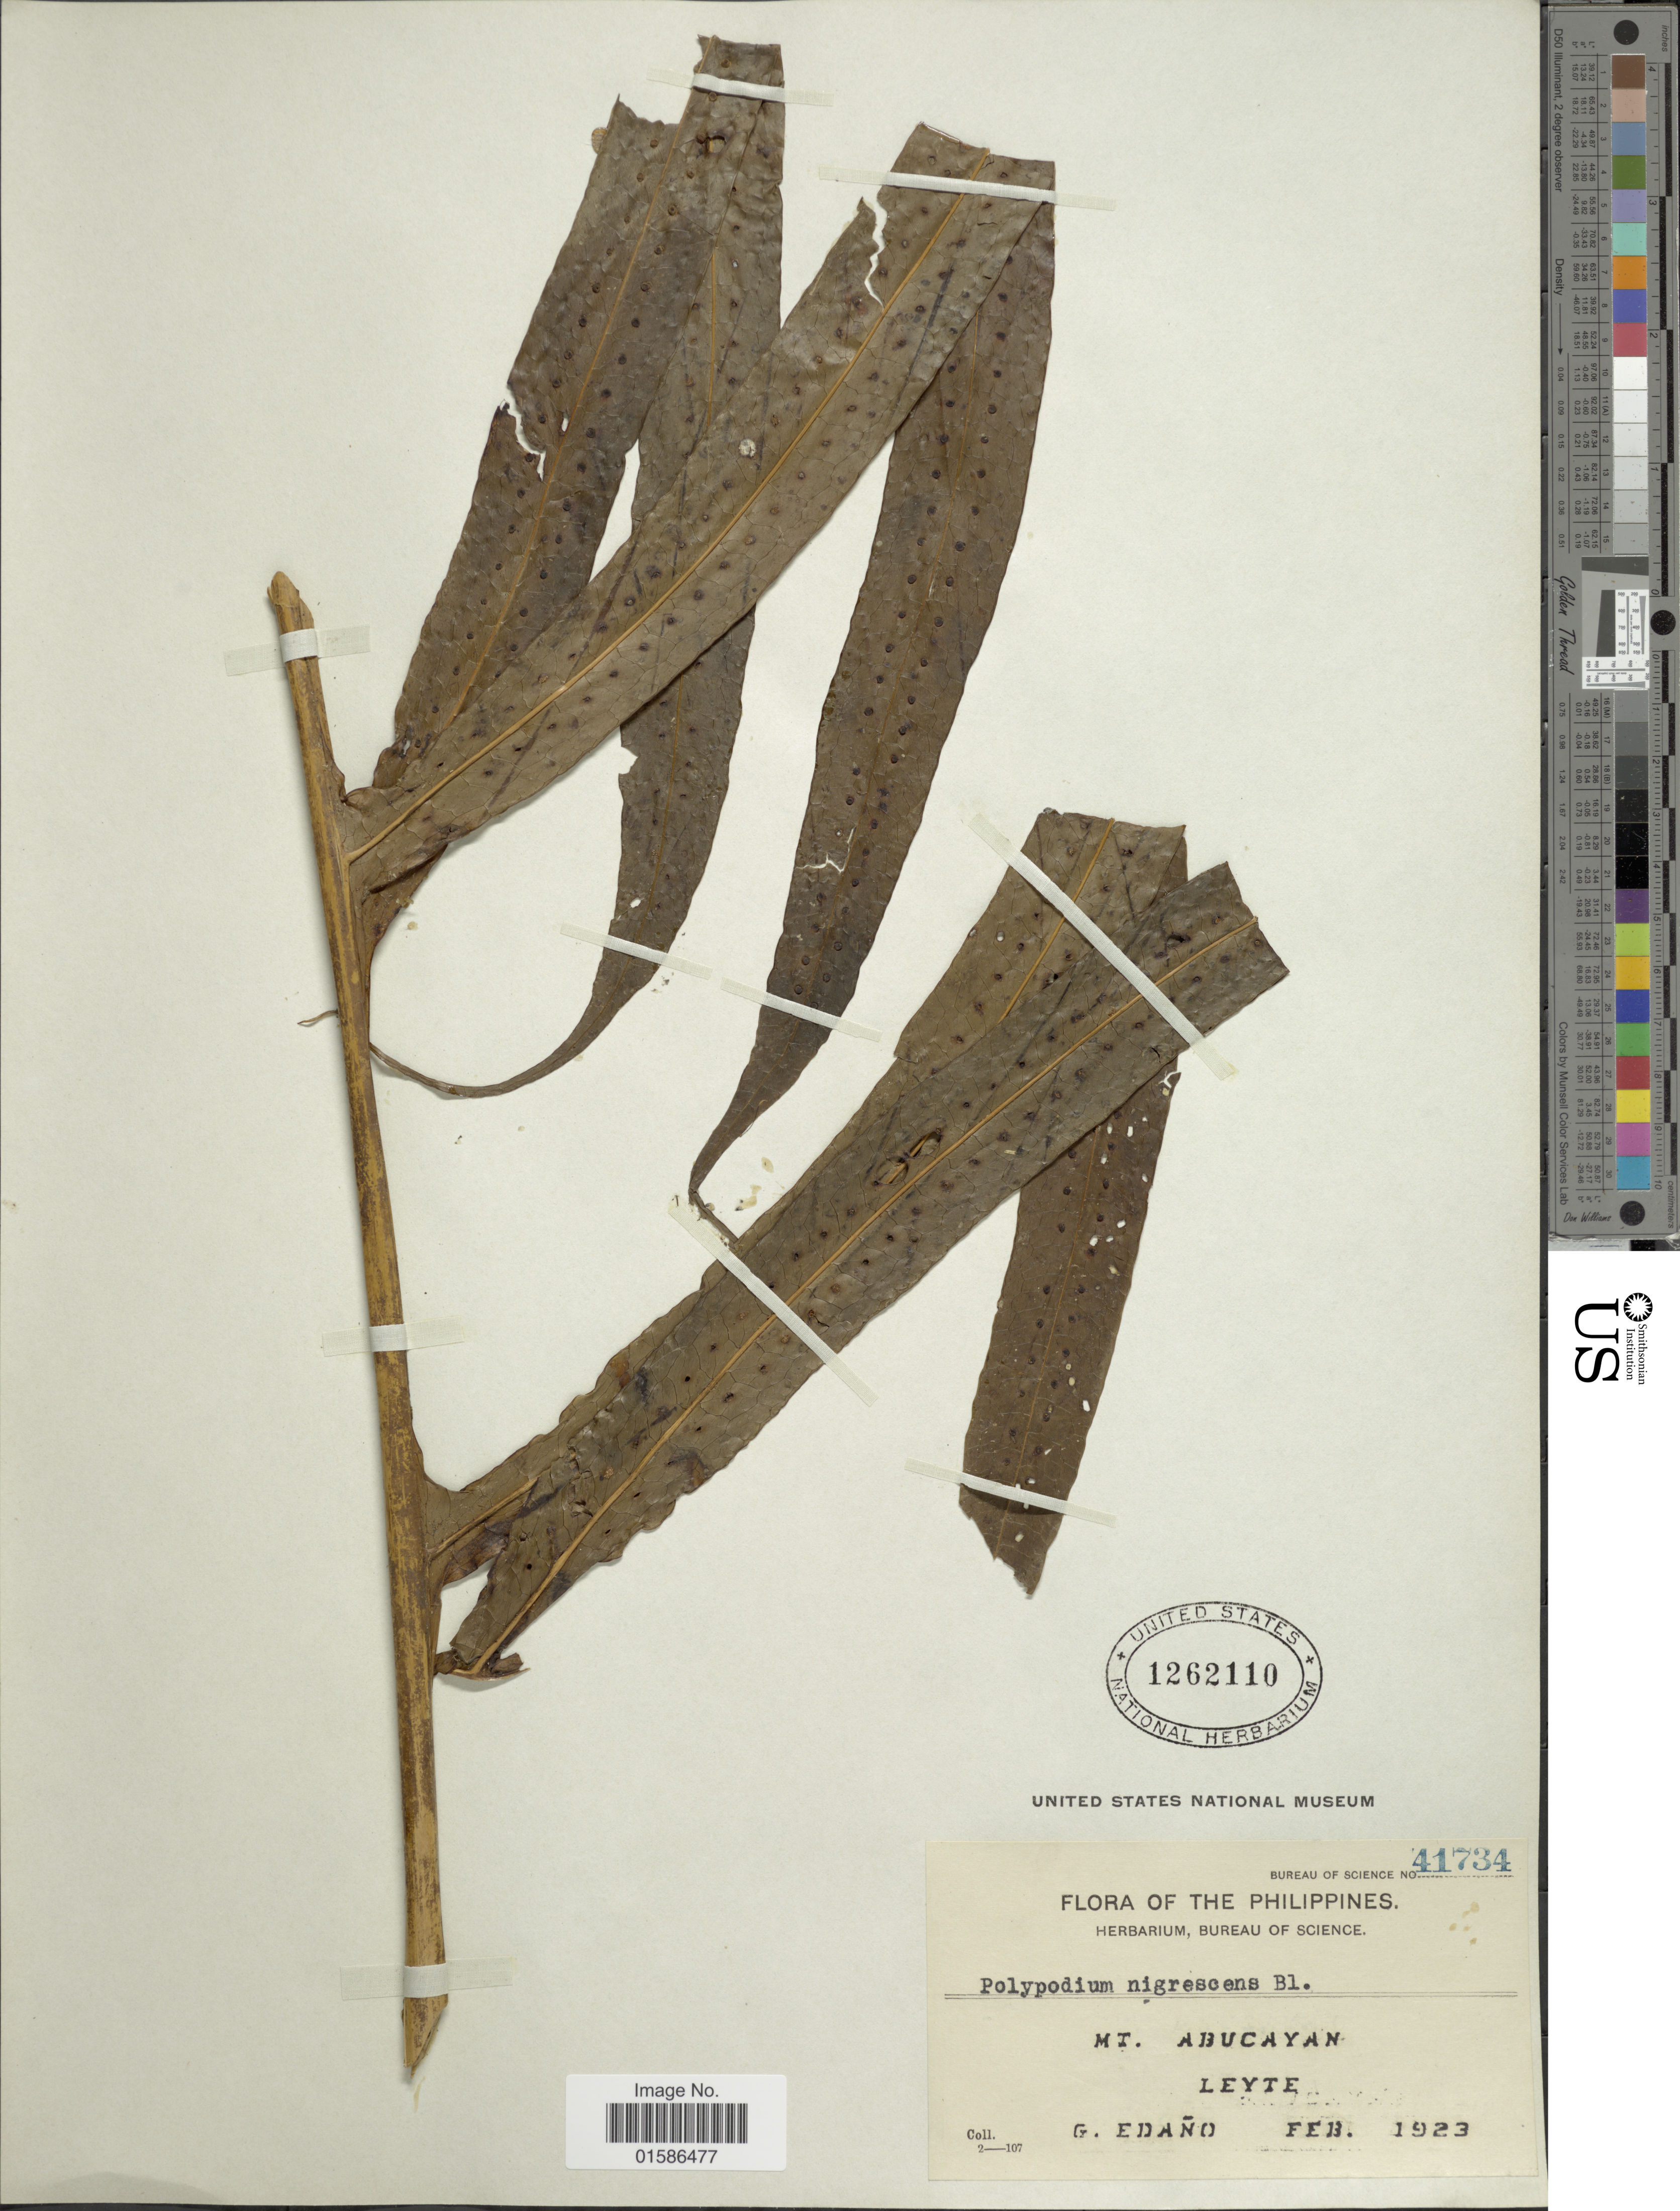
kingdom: Plantae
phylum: Tracheophyta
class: Polypodiopsida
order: Polypodiales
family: Polypodiaceae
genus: Microsorum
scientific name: Microsorum membranifolium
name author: (R. Br.) Ching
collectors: G. Edaño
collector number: Bureau of Science 41734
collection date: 1923-02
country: Philippines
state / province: Eastern Visayas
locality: Mt Abucayan, Leyte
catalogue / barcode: US 1262110